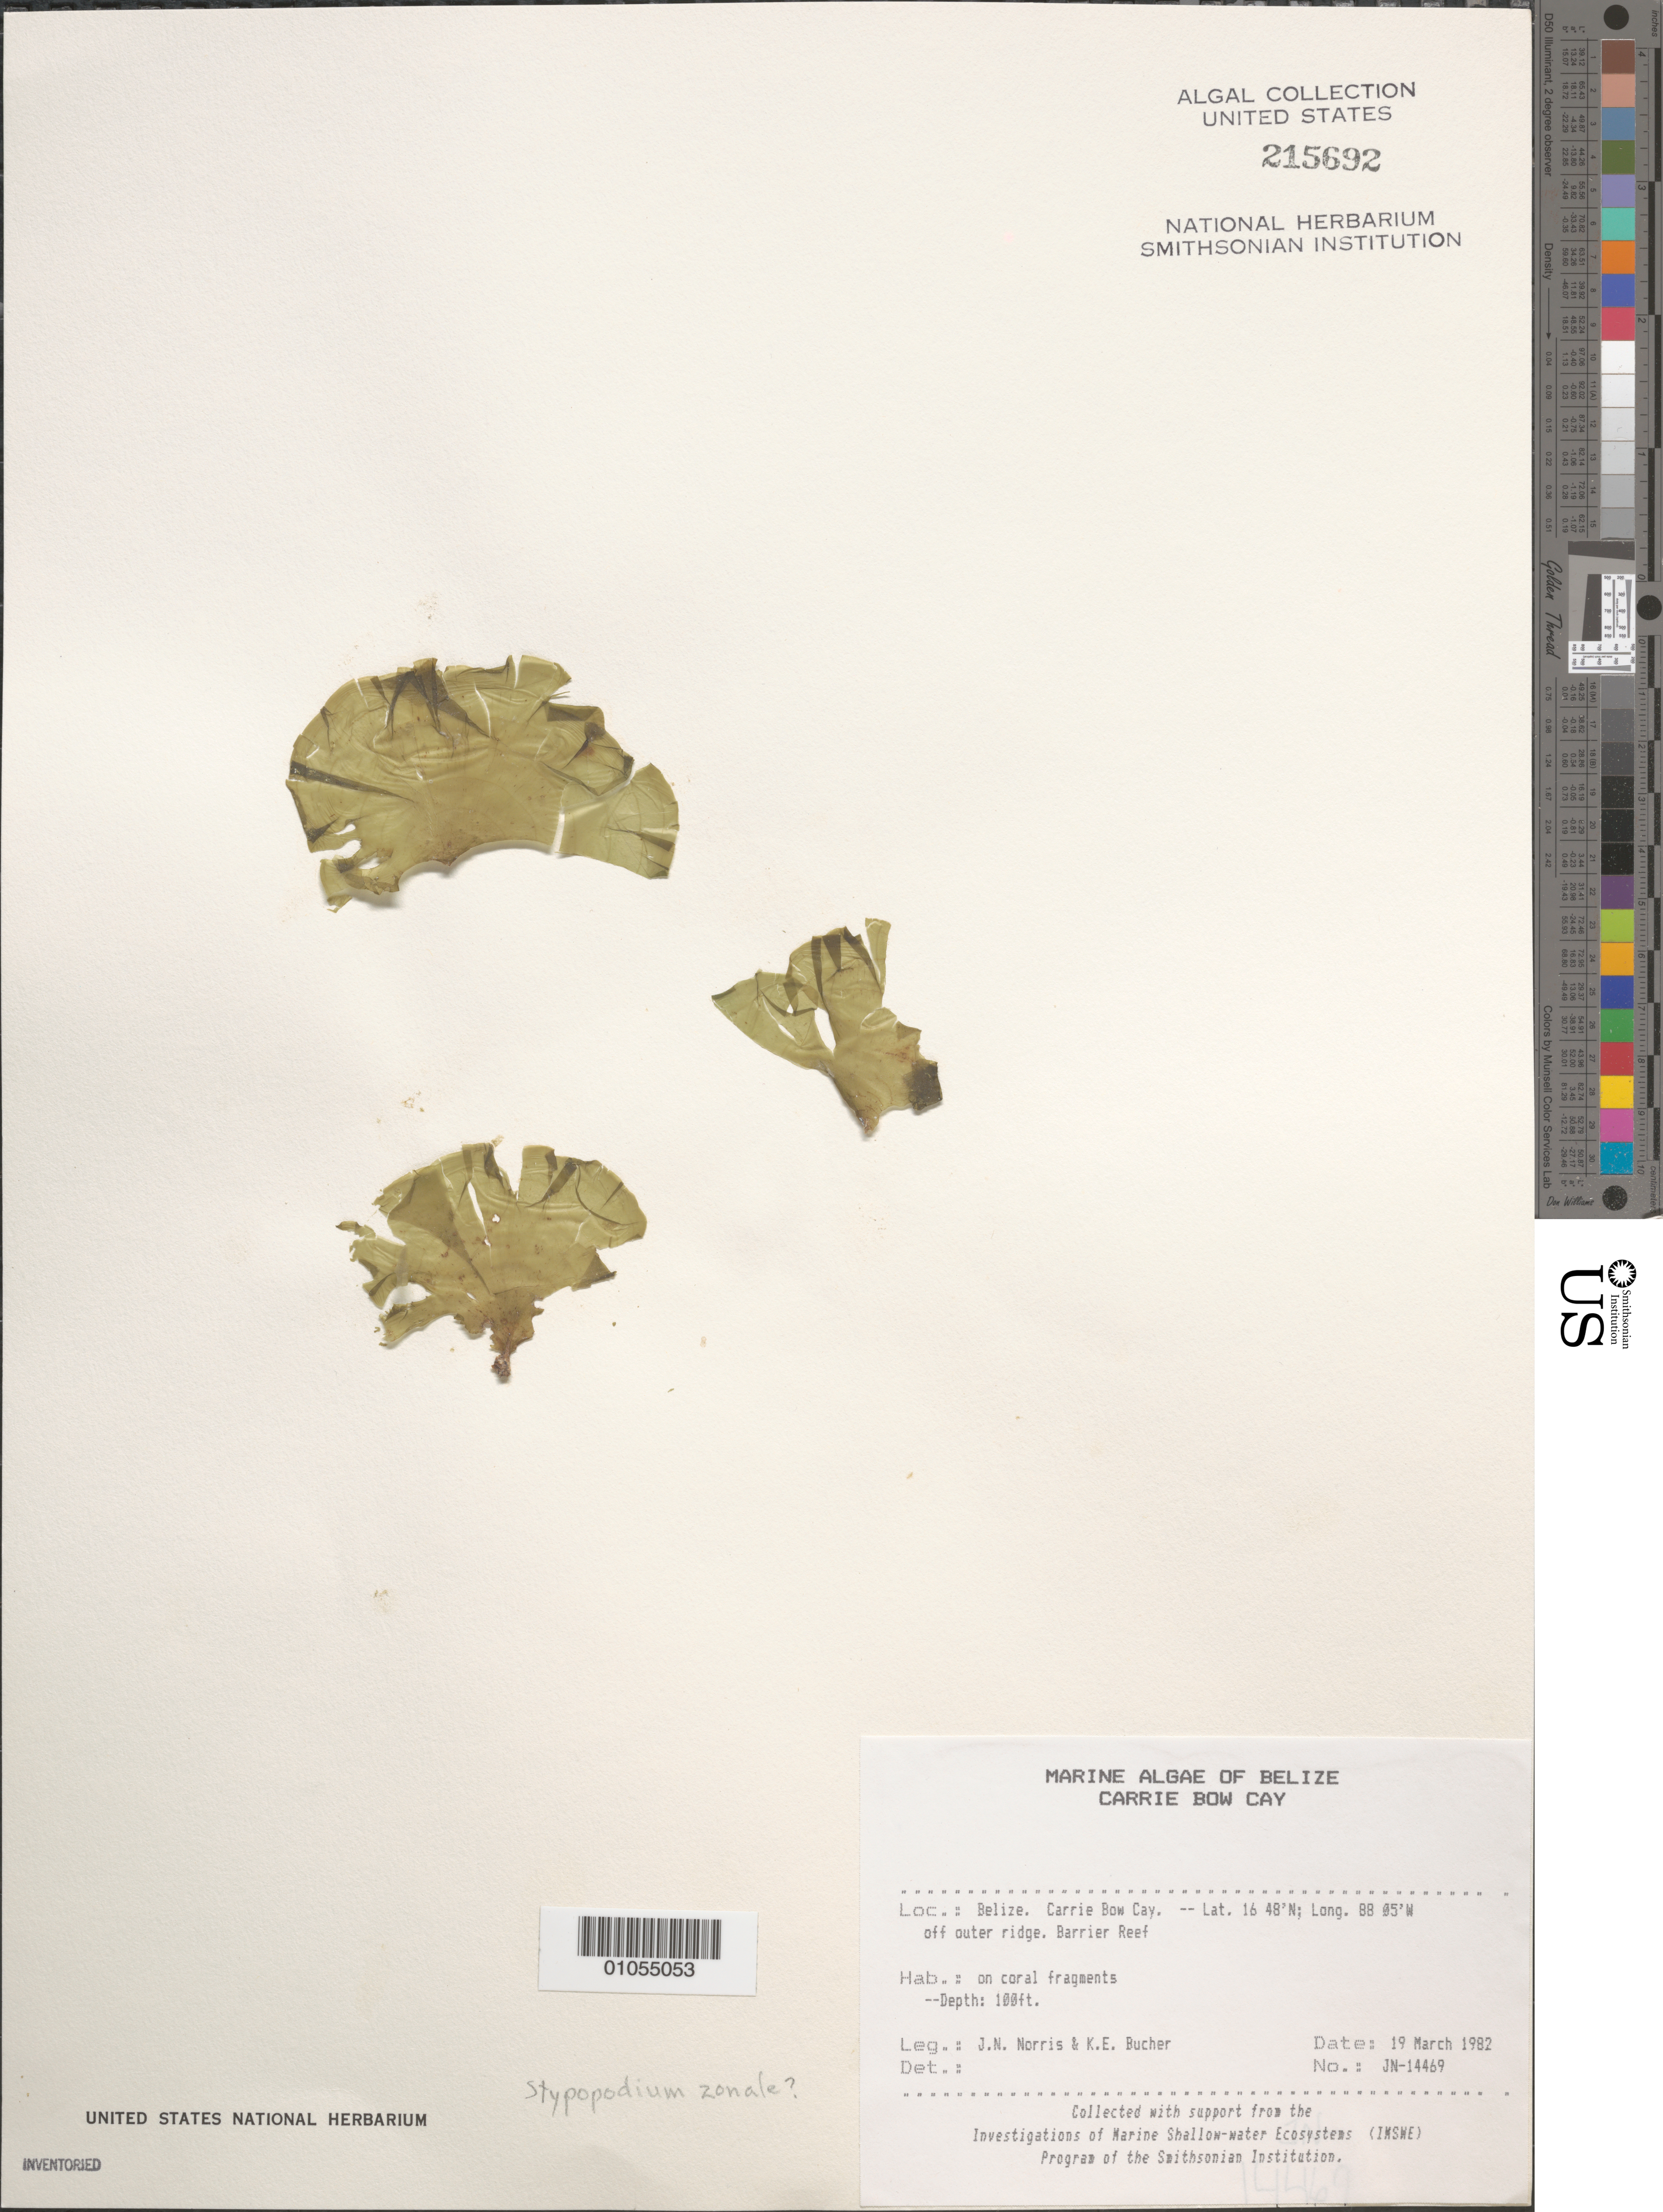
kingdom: Chromista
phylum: Ochrophyta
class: Phaeophyceae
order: Dictyotales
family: Dictyotaceae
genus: Stypopodium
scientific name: Stypopodium zonale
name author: (J.V.Lamouroux) Papenf.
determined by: Norris, James N.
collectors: J. N. Norris & K. E. Bucher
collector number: JN-14469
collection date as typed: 19 Mar 1982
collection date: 1982-03-19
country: Belize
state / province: Stann Creek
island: Carrie Bow Cay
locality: Barrier reef off outer ridge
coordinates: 16 48'N, 88 05'W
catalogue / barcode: US 215692